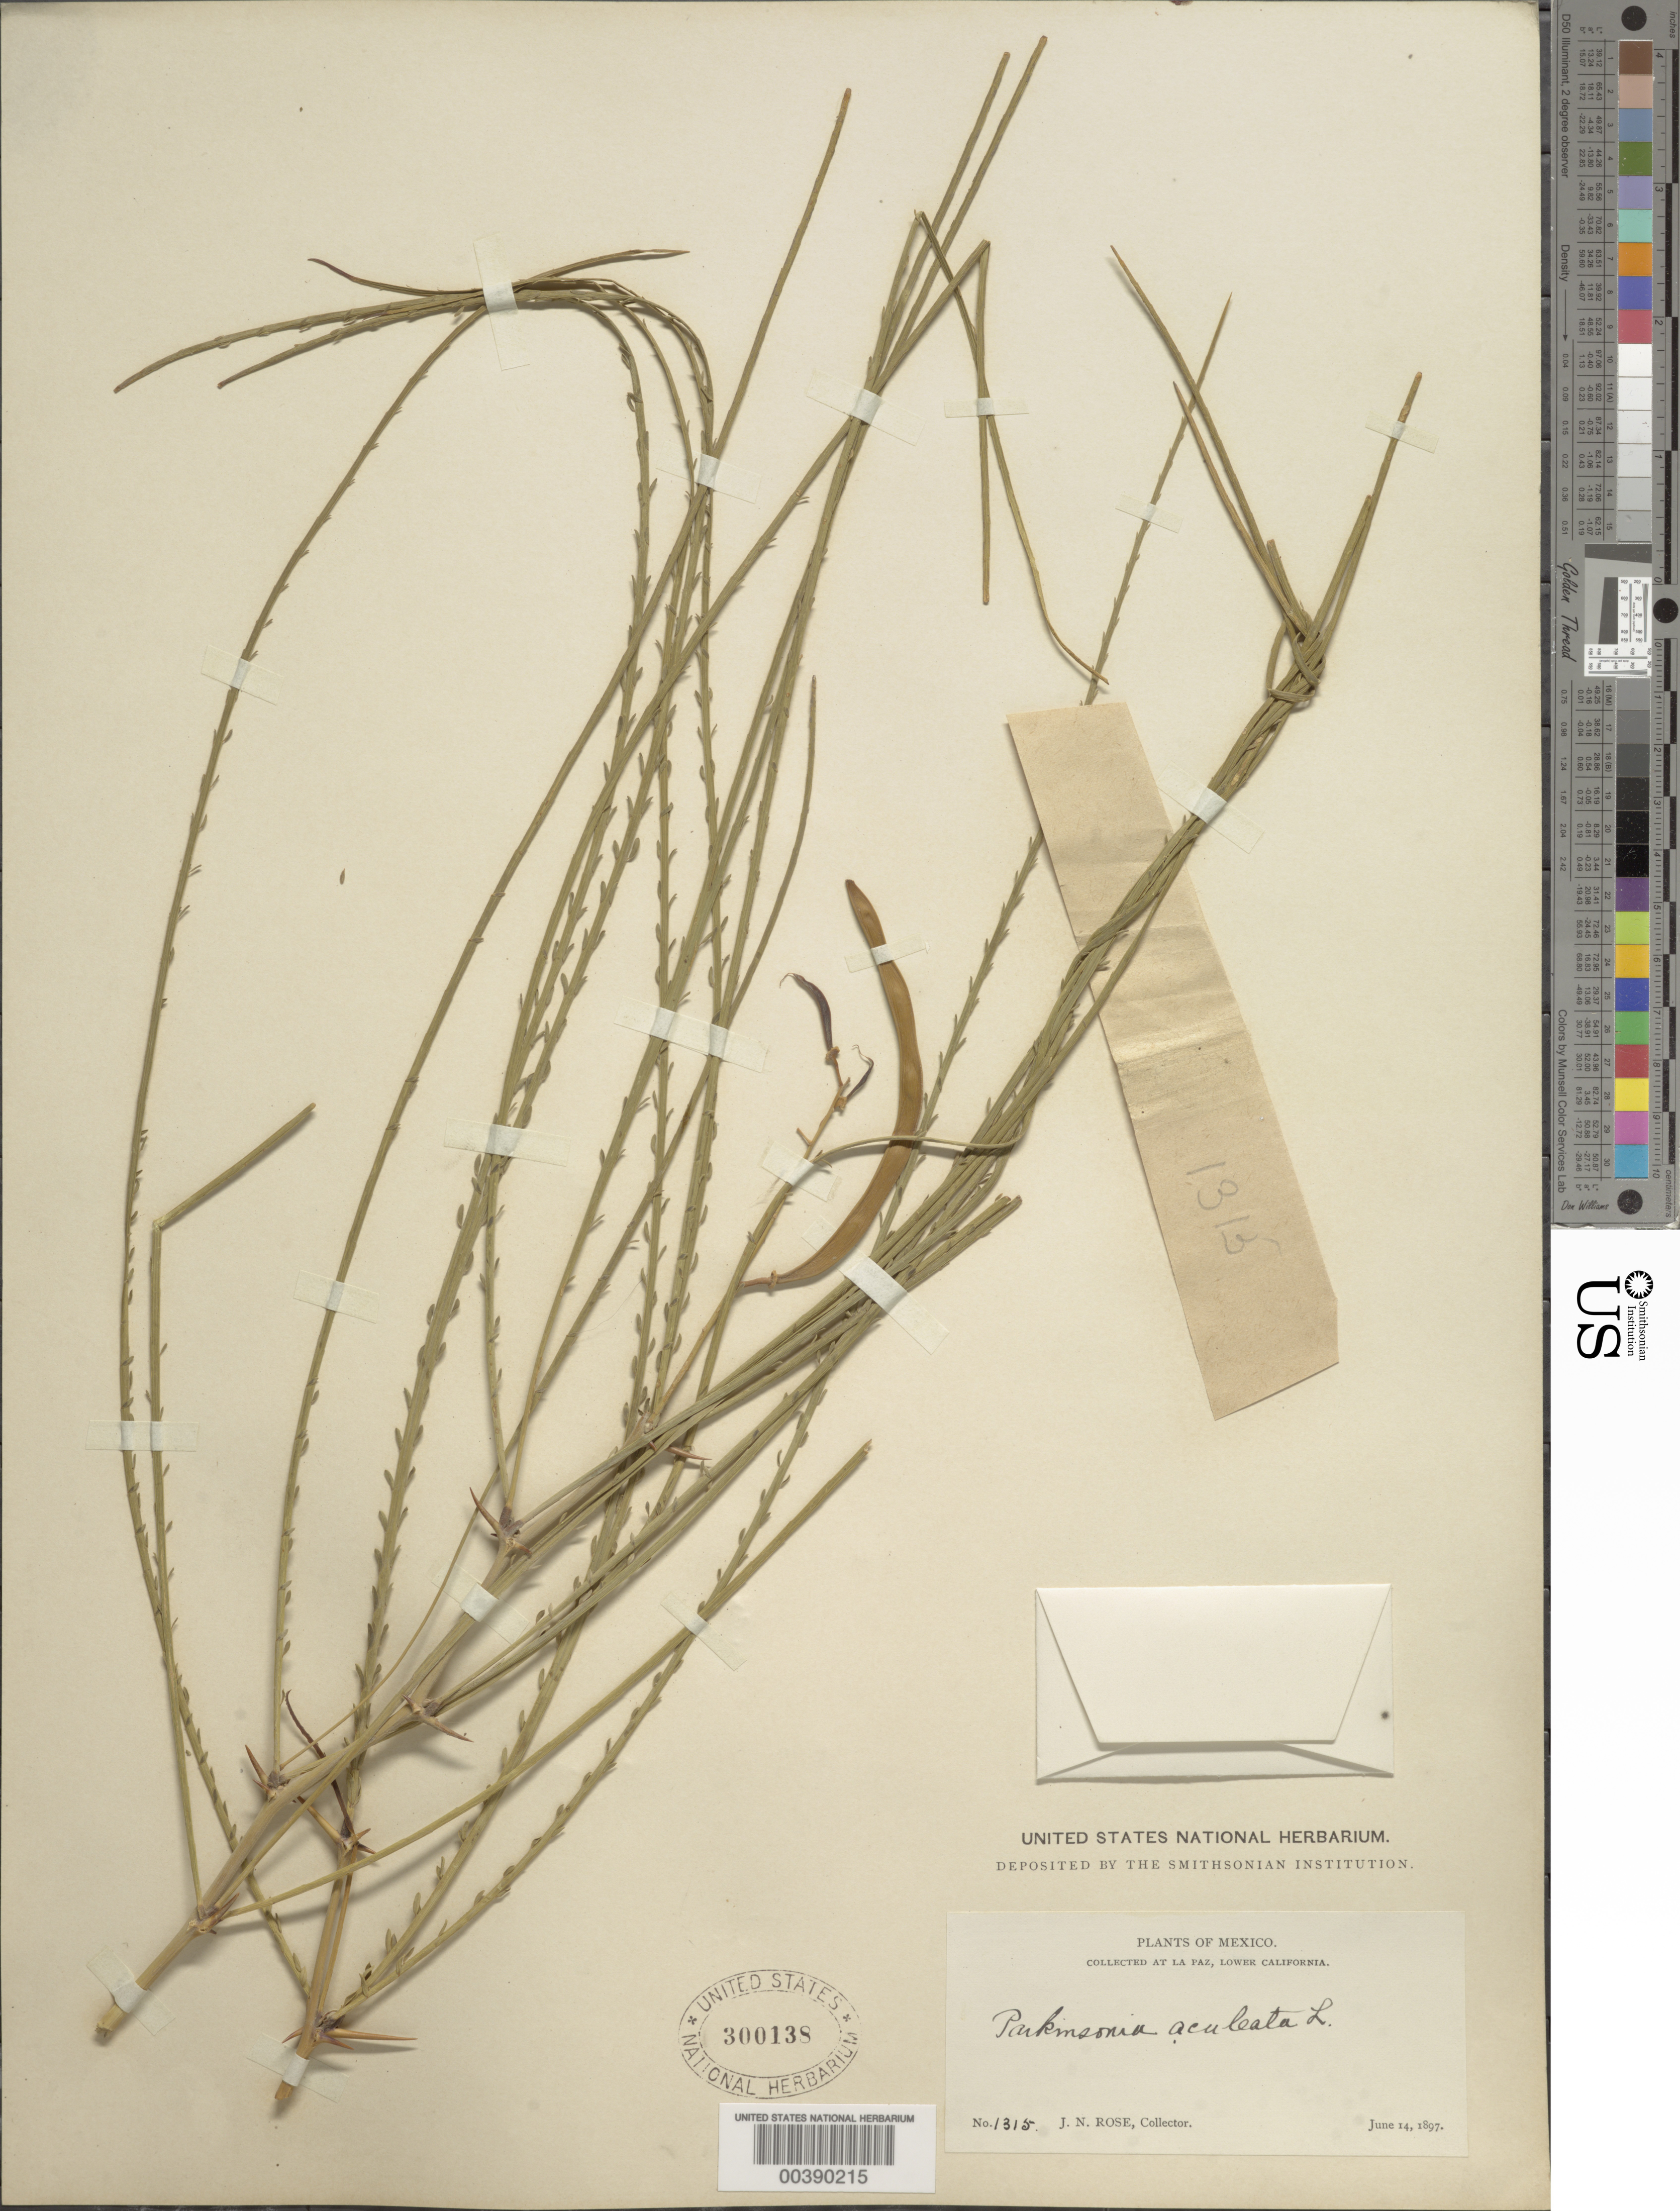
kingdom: Plantae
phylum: Tracheophyta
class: Magnoliopsida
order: Fabales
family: Fabaceae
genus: Parkinsonia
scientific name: Parkinsonia aculeata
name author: L.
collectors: J. N. Rose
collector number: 1315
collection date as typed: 14 Jun 1897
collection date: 1897-06-14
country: Mexico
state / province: Baja California Sur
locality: La Paz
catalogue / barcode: US 330138